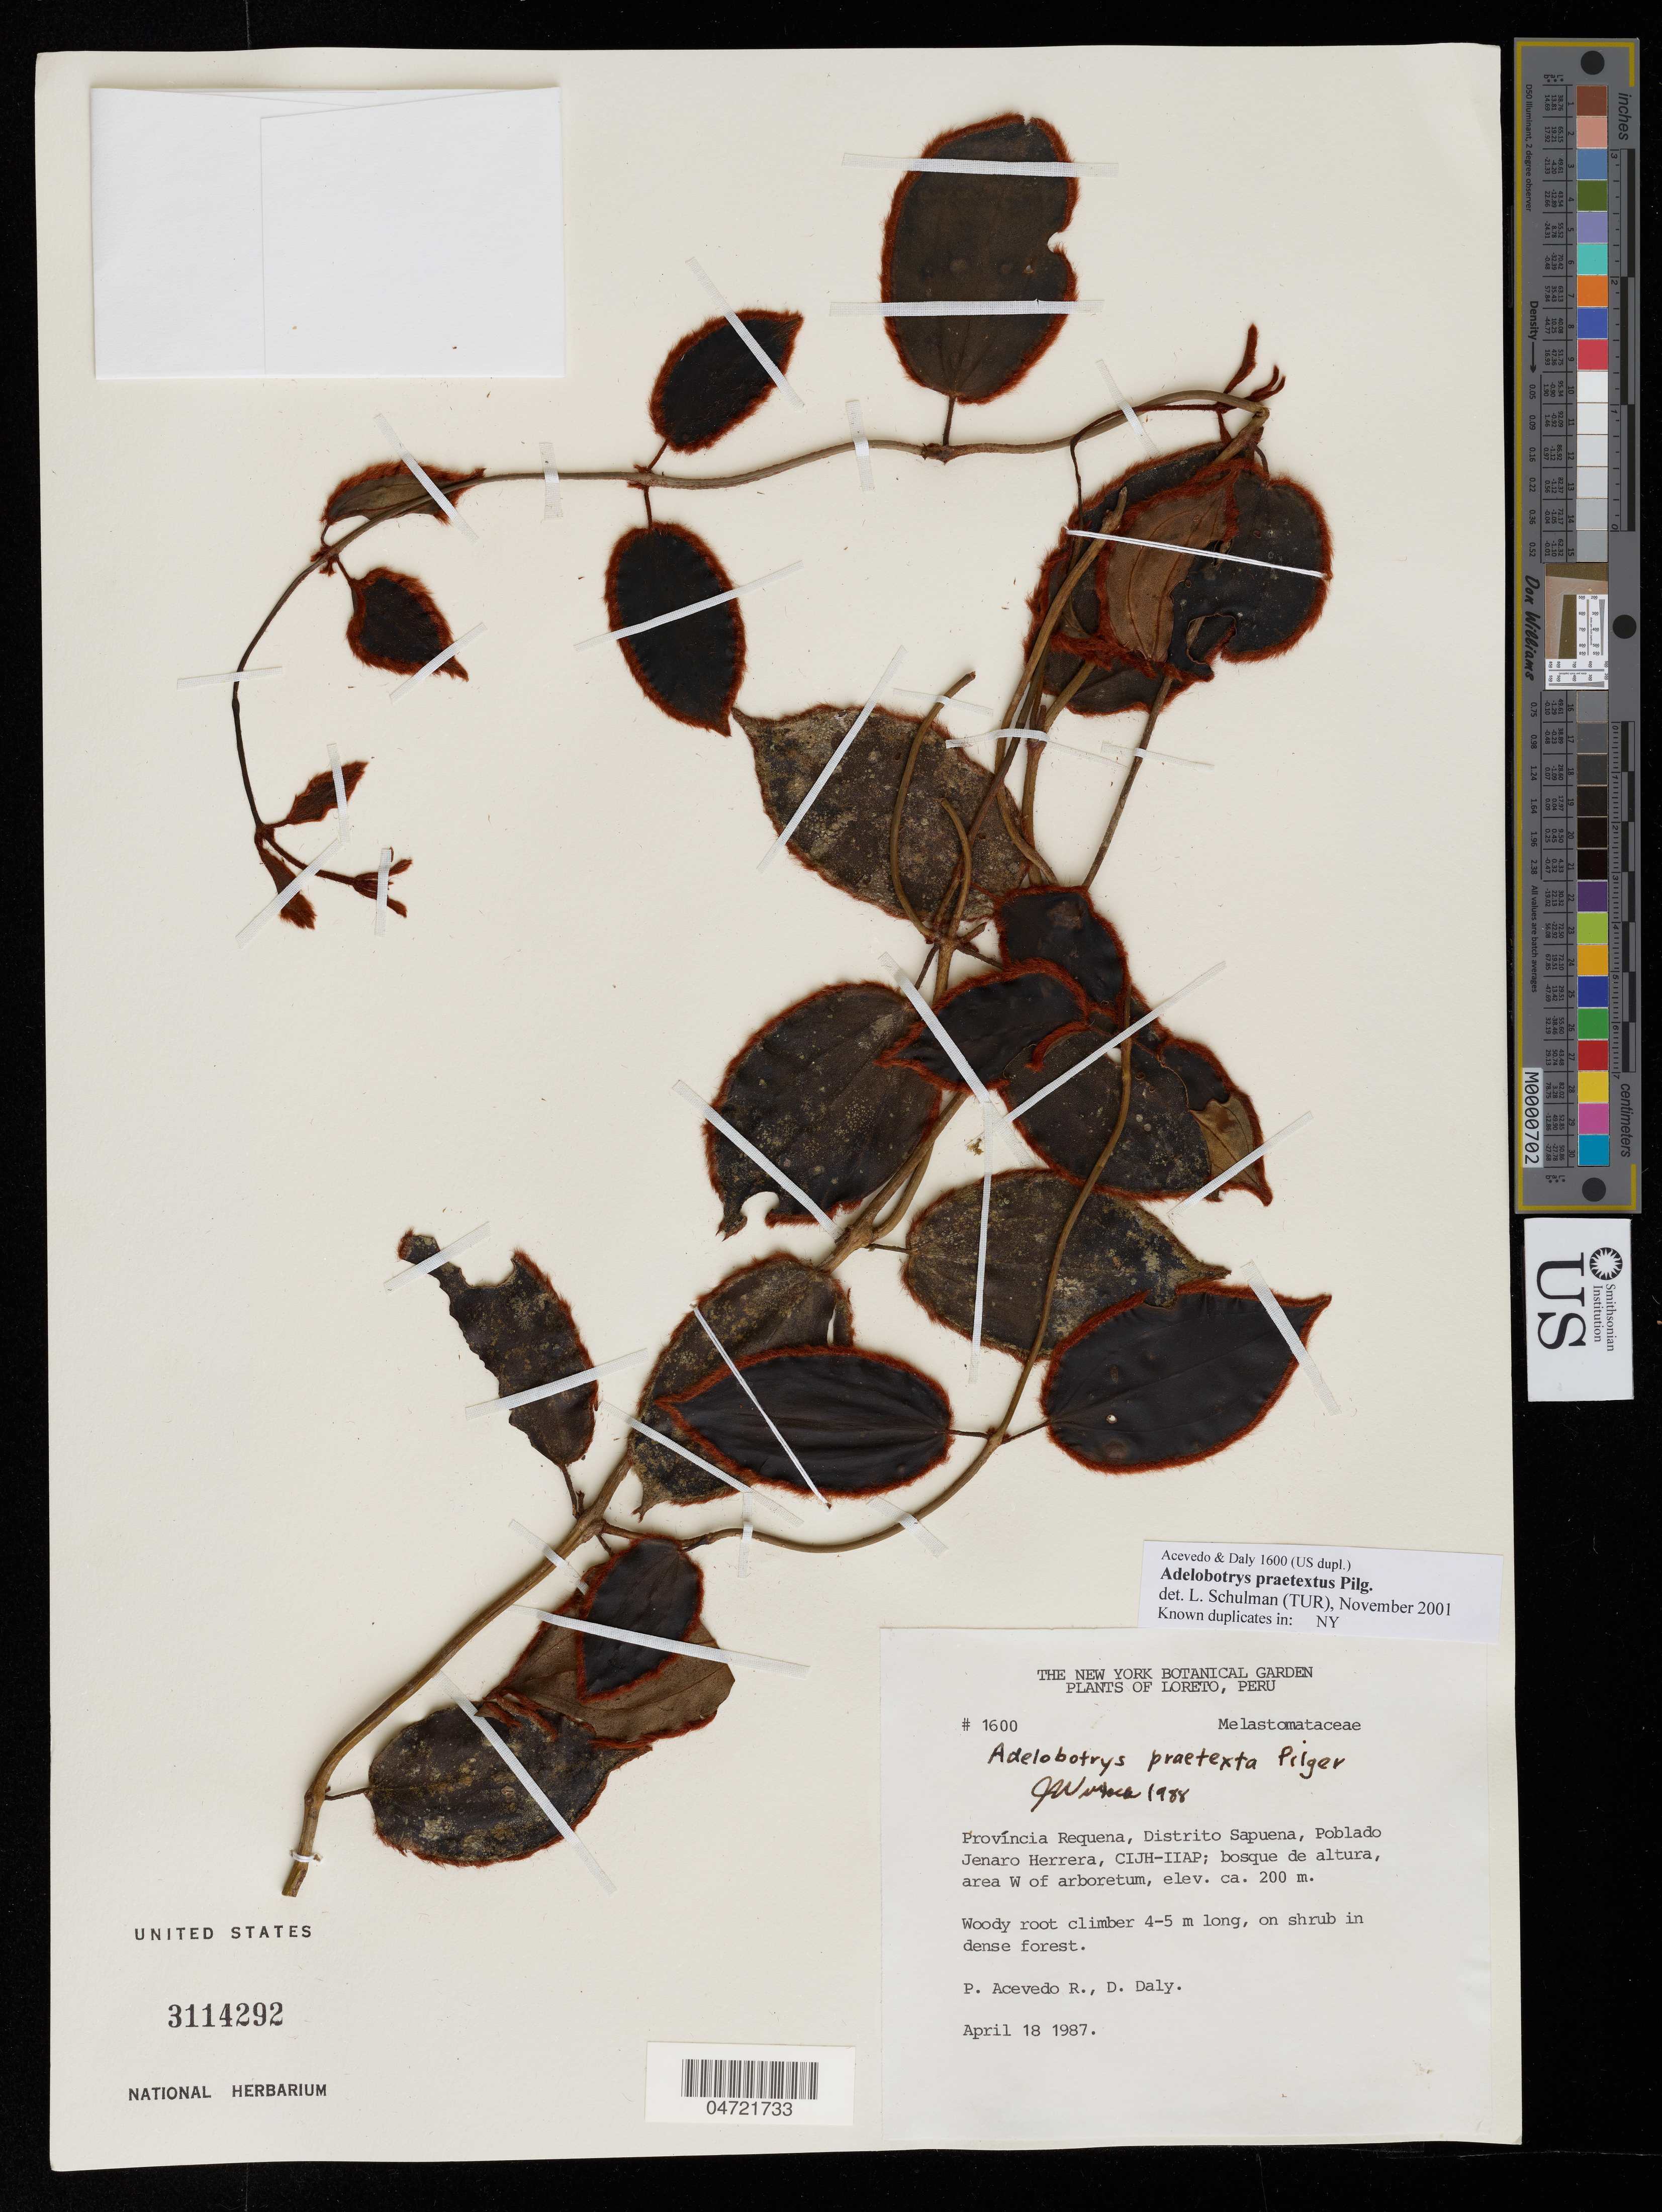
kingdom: Plantae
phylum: Tracheophyta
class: Magnoliopsida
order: Myrtales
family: Melastomataceae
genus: Adelobotrys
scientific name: Adelobotrys praetexta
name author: Pilg.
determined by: Schulman, Leif, (TUR), University of Turku (FINLAND)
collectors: P. Acevedo-Rodr. & D. C. Daly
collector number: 1600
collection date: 1987-04-18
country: Peru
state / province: Loreto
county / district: Requena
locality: CIJH-IIAP. Sapuena, Jenaro Herrera Dist. Sapuena.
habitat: On shrub in dense forest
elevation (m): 200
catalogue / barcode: US 3114292